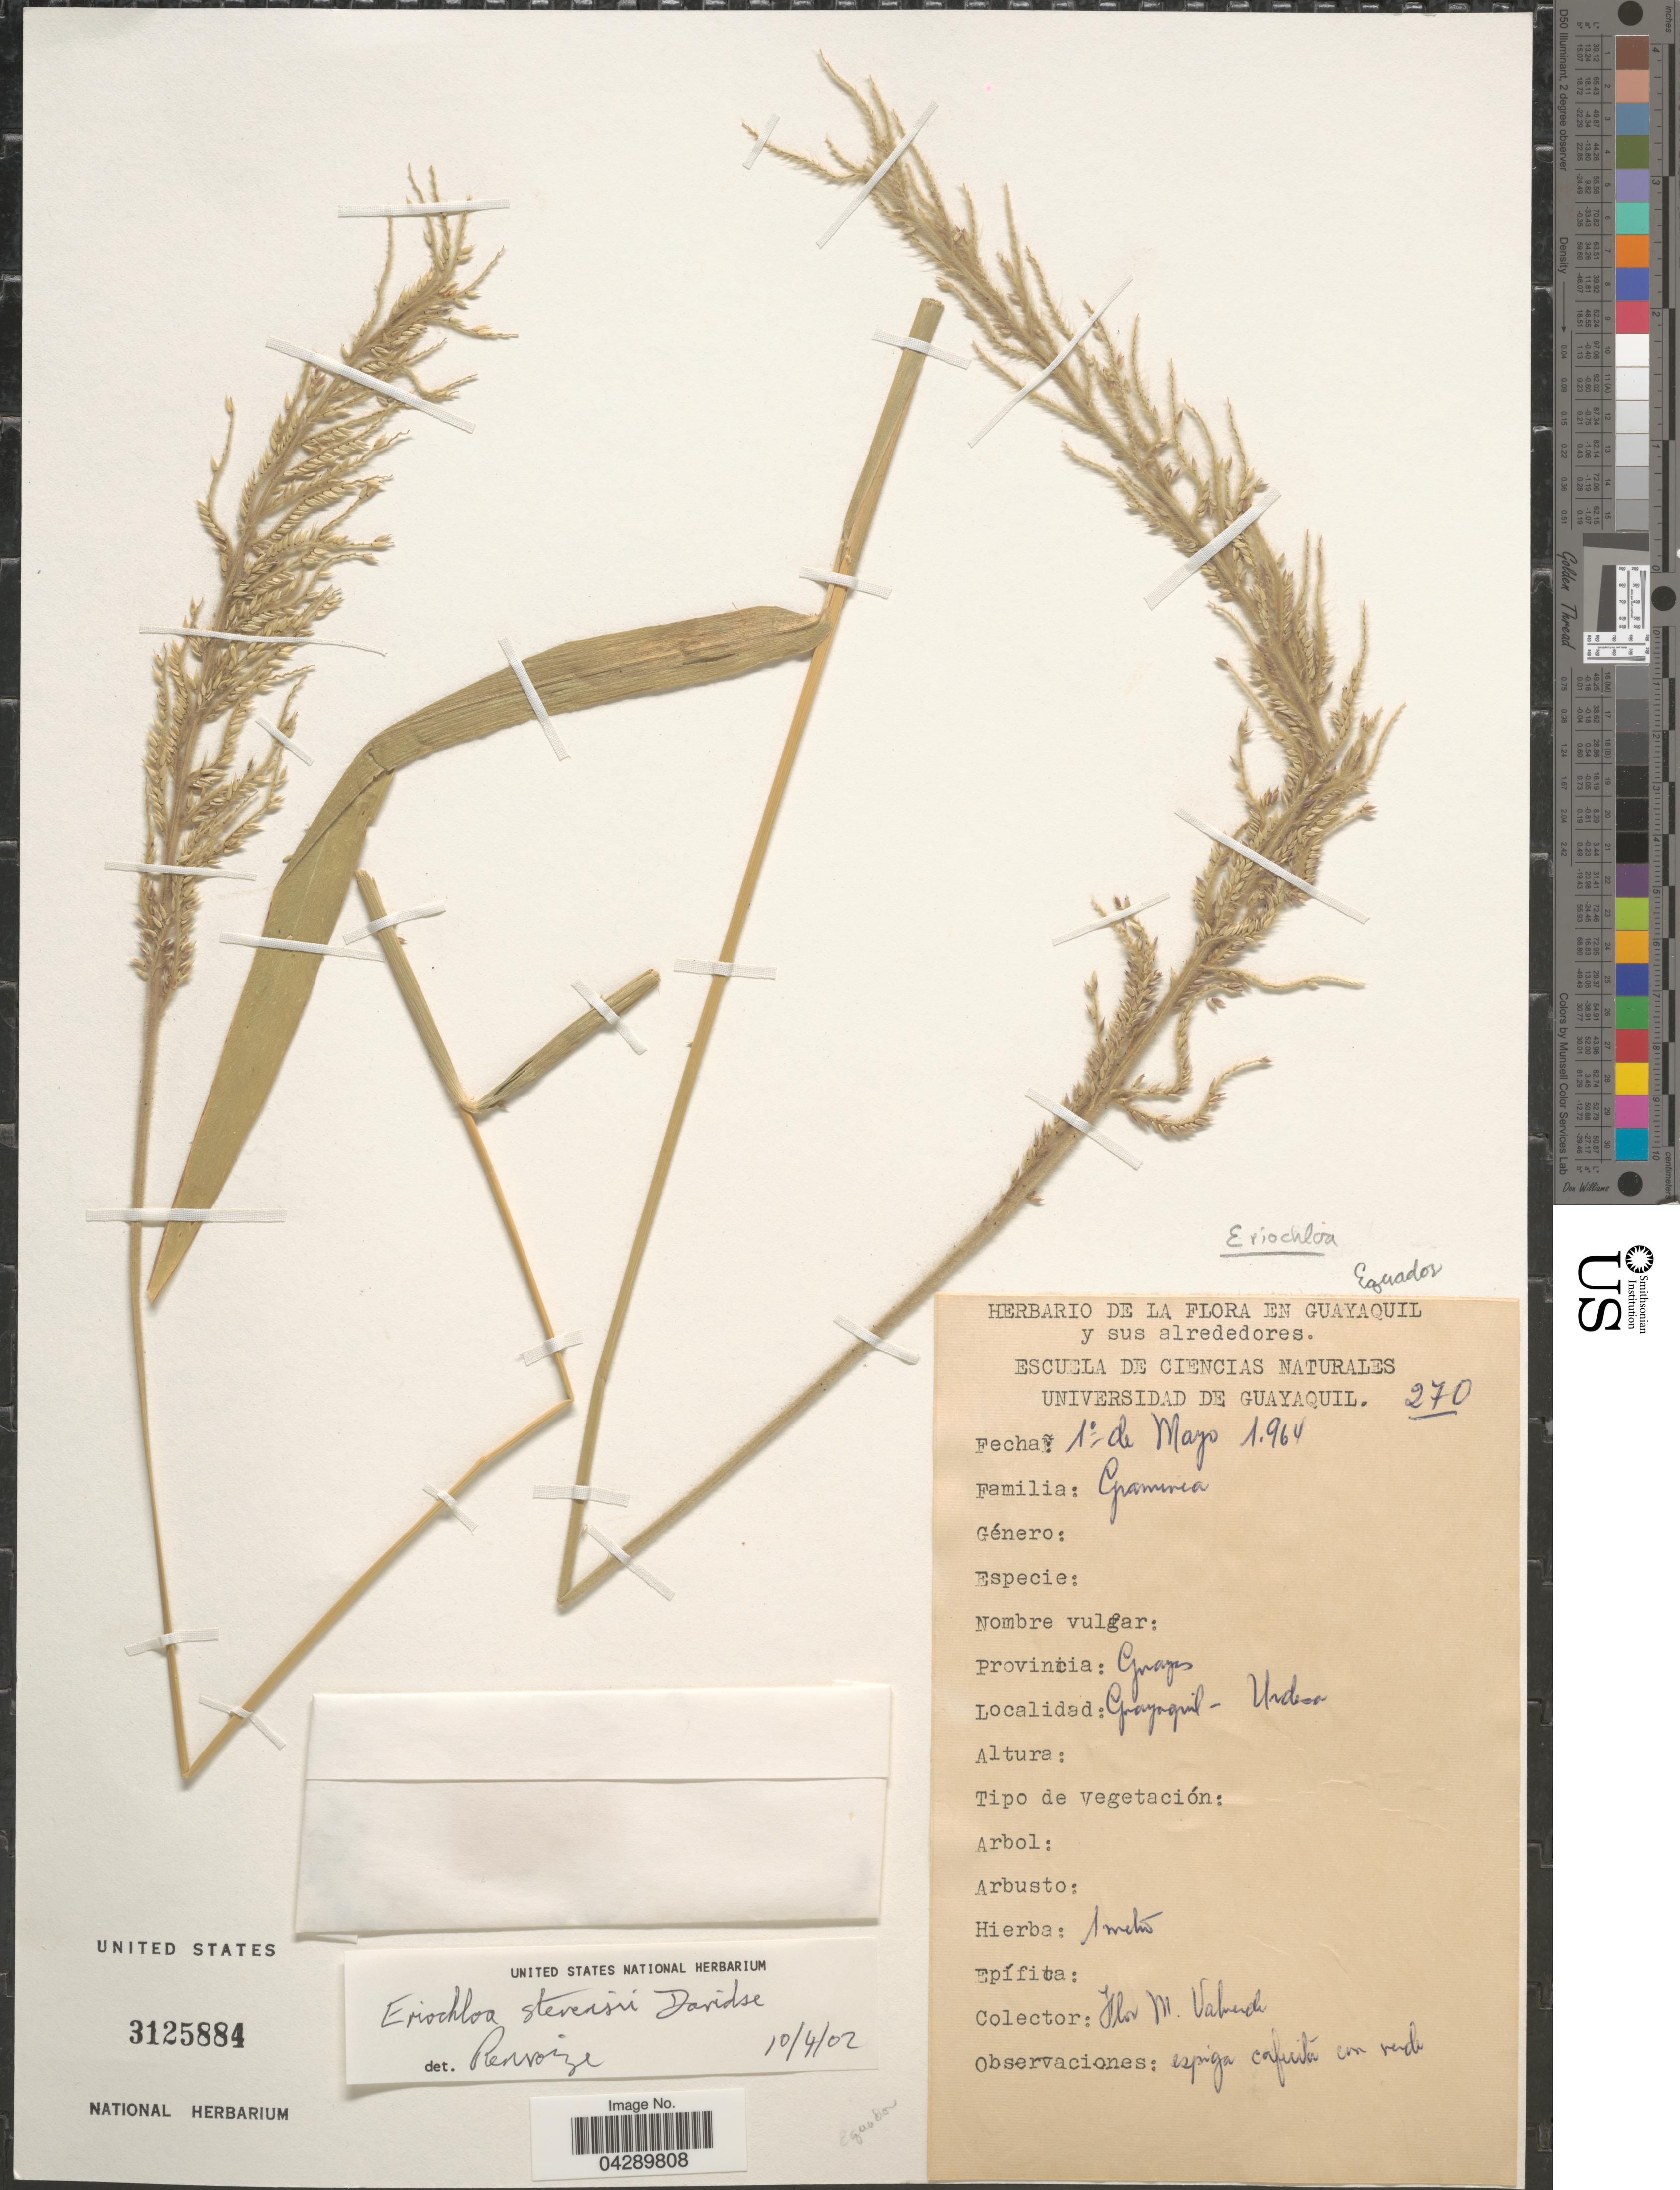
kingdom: Plantae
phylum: Tracheophyta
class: Liliopsida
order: Poales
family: Poaceae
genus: Eriochloa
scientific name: Eriochloa stevensii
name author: Davidse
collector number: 270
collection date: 1964-05-01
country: Ecuador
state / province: Guayas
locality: Guayaquil. Urdesa.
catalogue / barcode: US 3125884